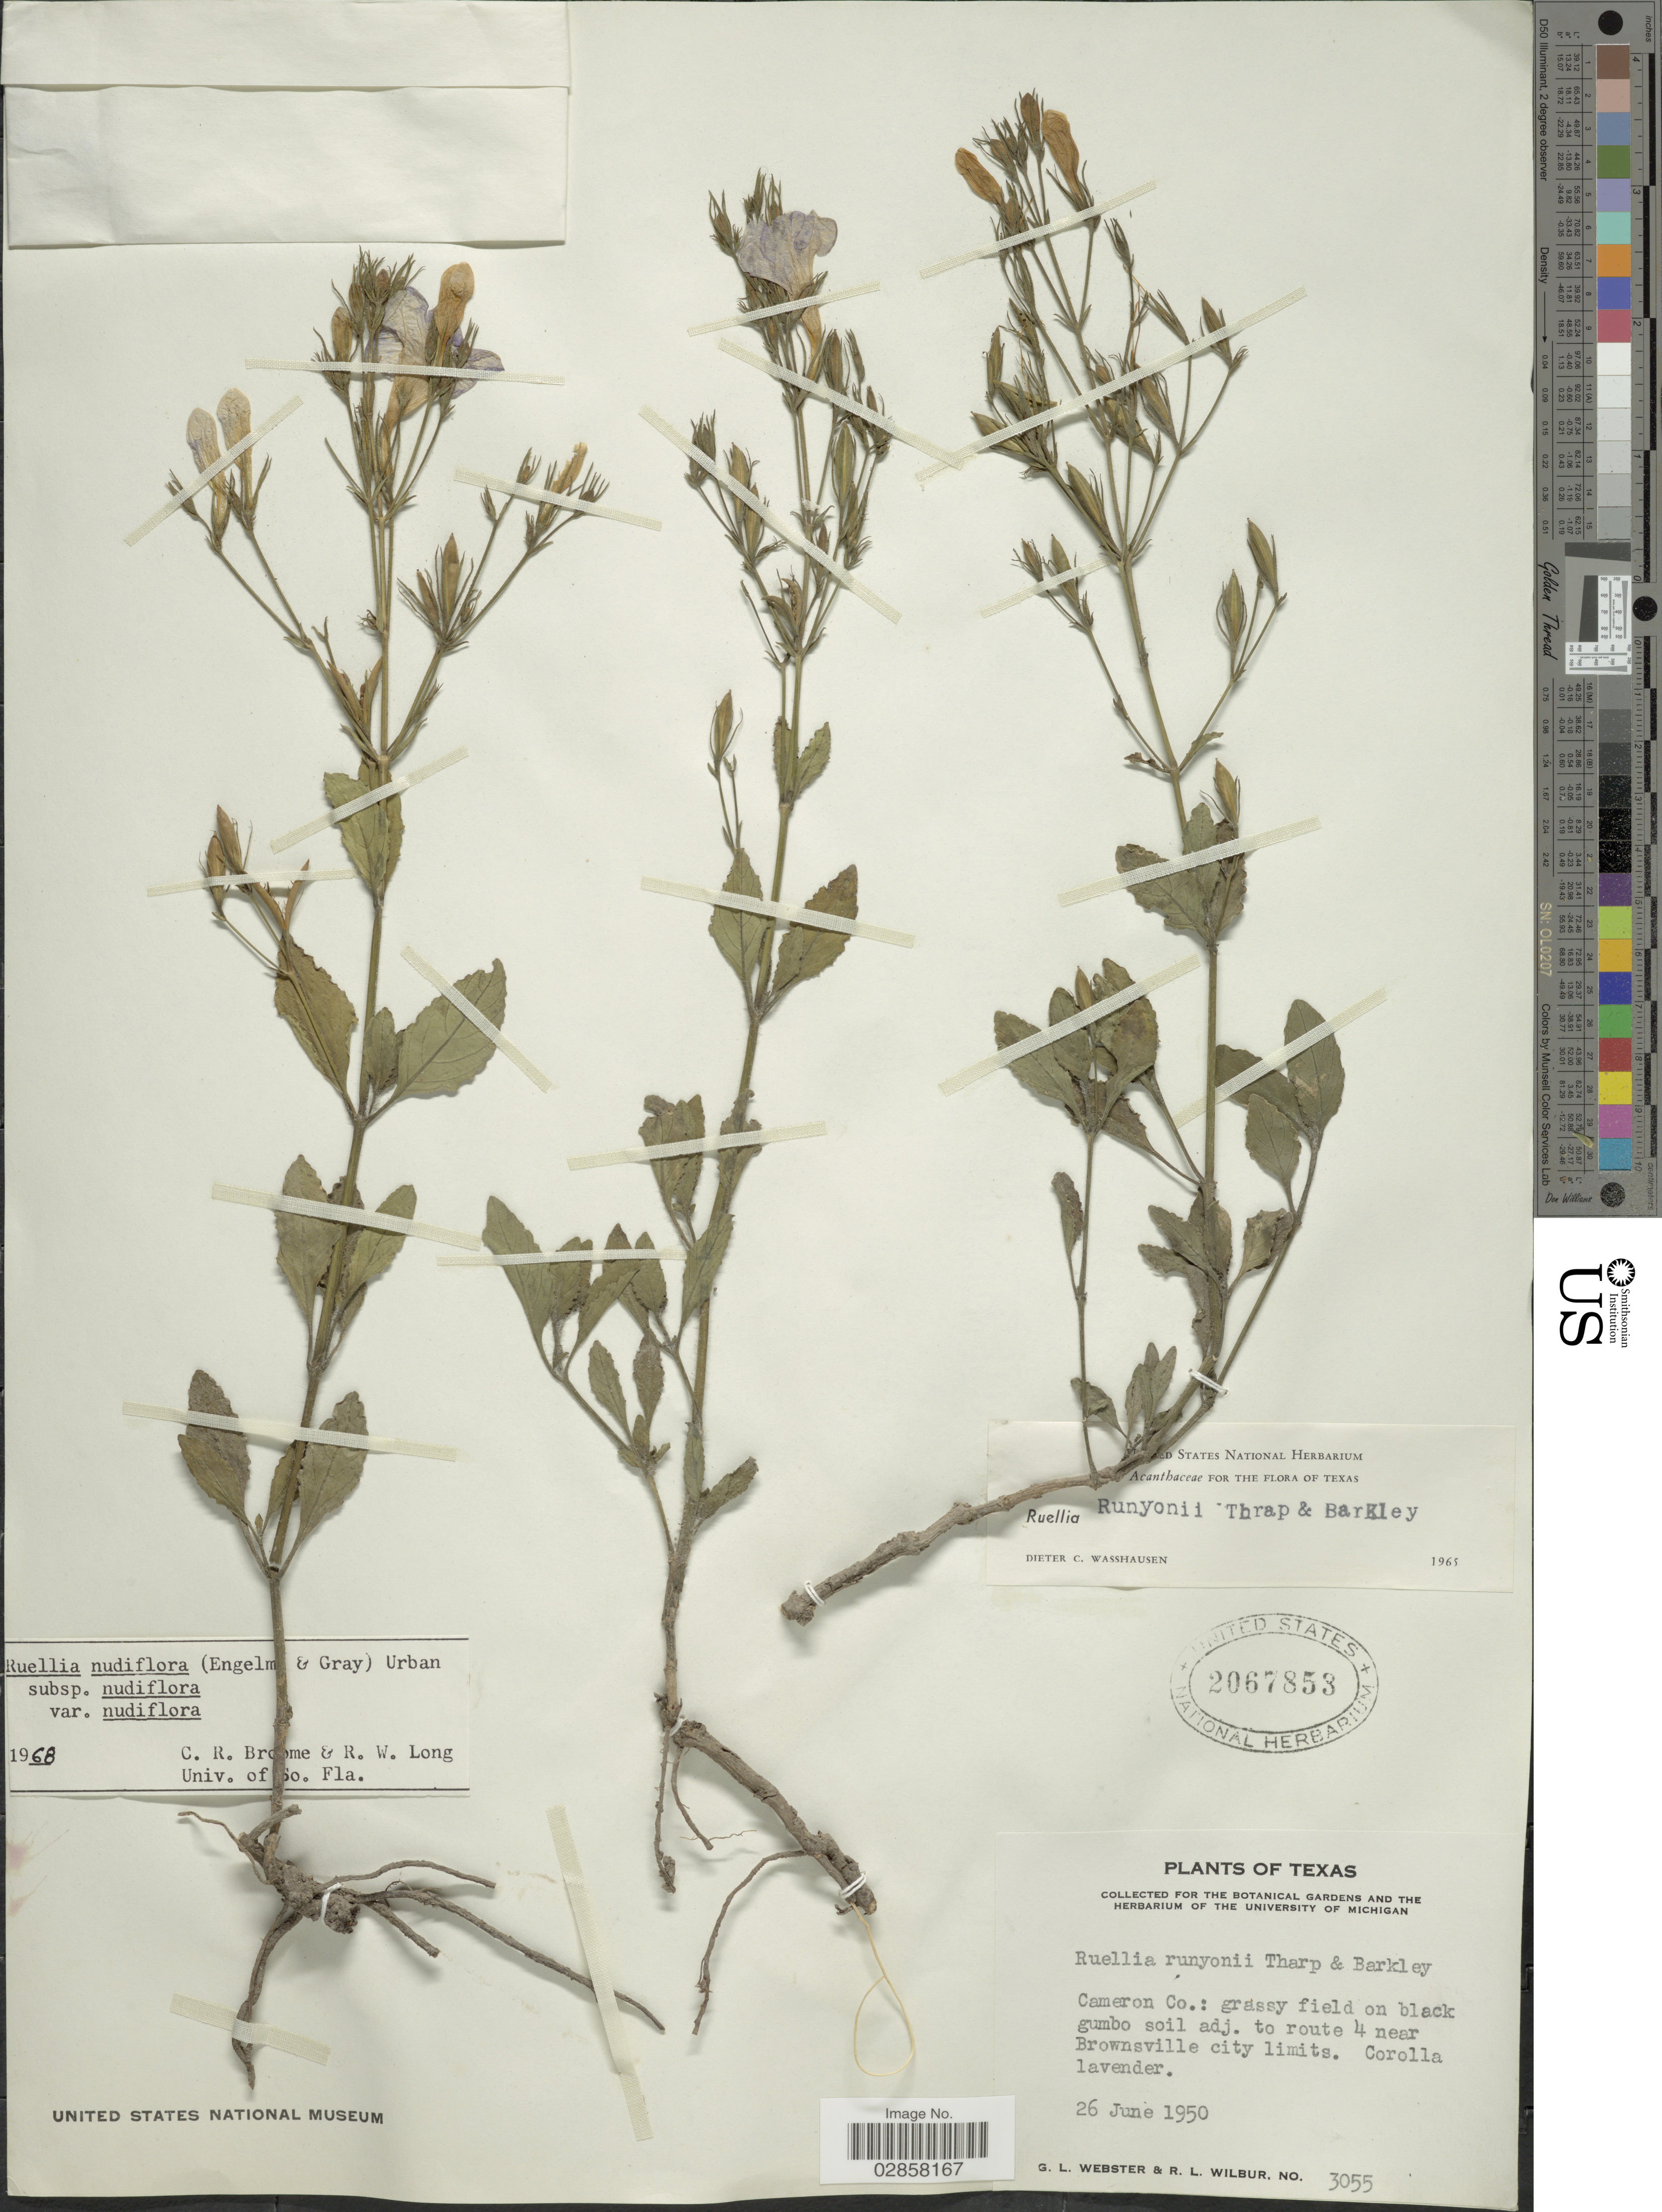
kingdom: Plantae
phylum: Tracheophyta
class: Magnoliopsida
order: Lamiales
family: Acanthaceae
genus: Ruellia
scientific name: Ruellia runyonii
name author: Tharp & F.A. Barkley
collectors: G. L. Webster & R. L. Wilbur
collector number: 3055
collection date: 1950-06-26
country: United States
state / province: Texas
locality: Cameron Co.: grassy field on black gumbo soil adj. to route 4 near Brownsville city limits.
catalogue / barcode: US 2067853